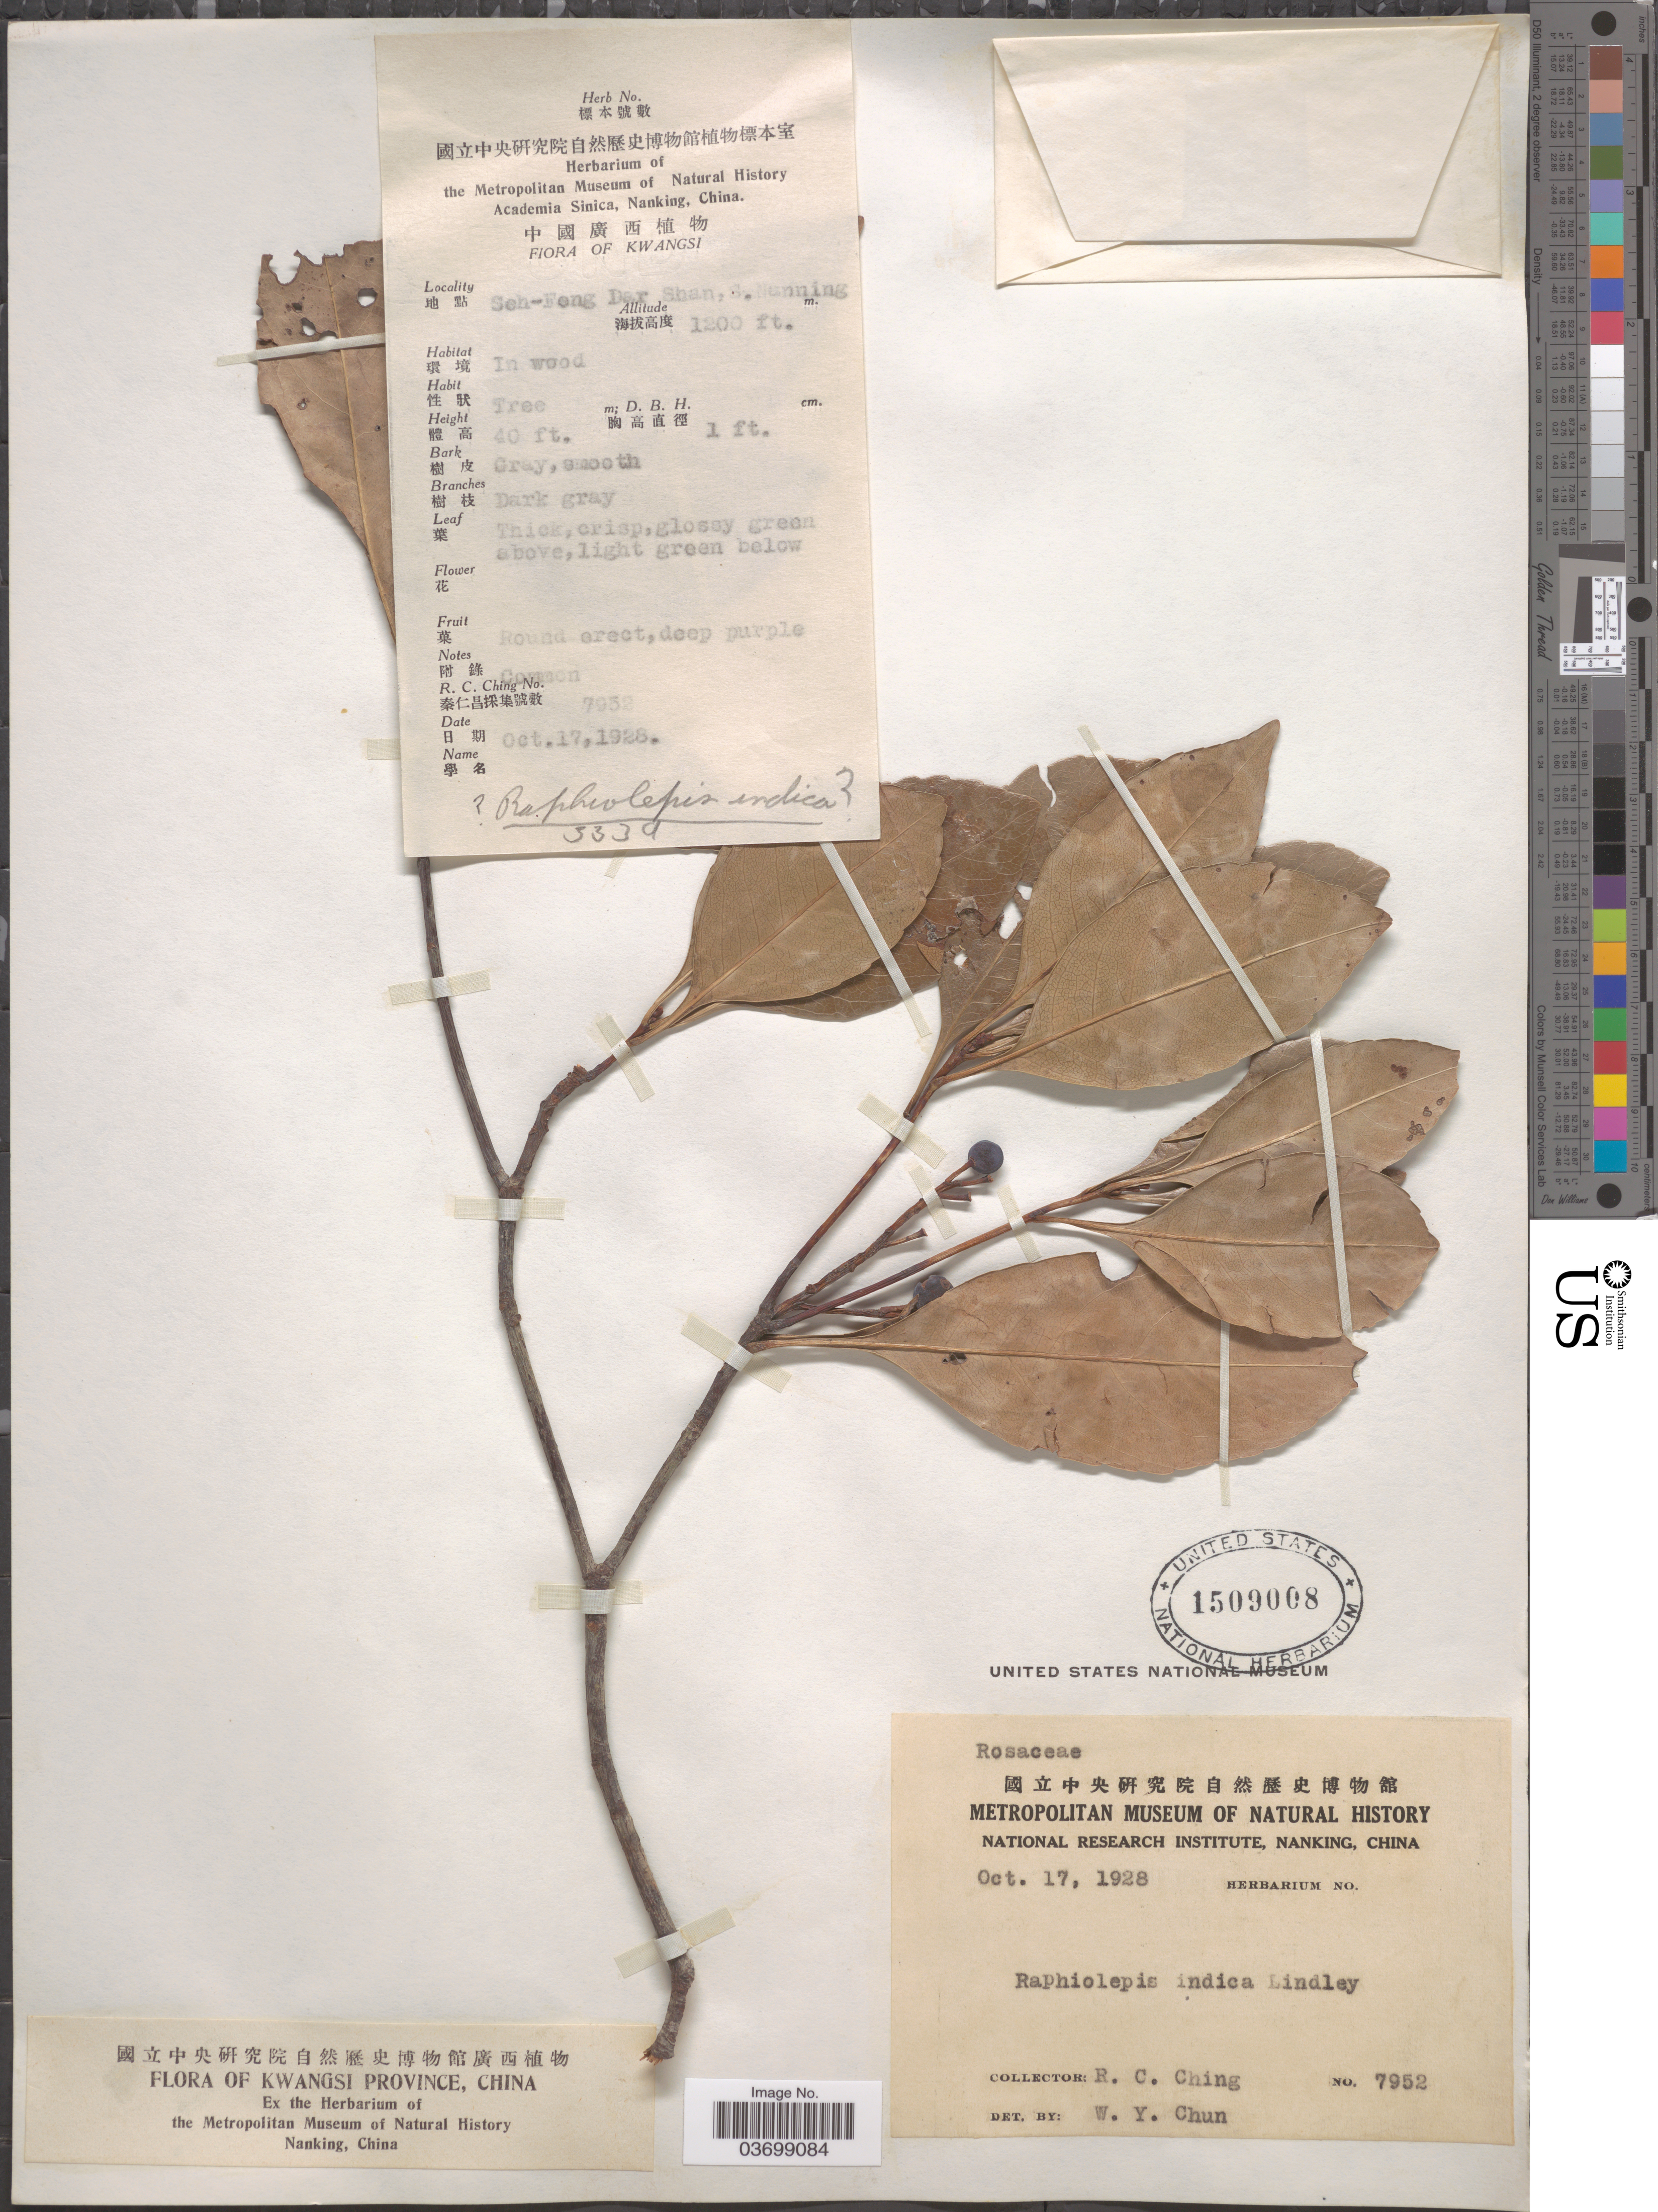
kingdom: Plantae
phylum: Tracheophyta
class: Magnoliopsida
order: Rosales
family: Rosaceae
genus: Rhaphiolepis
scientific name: Rhaphiolepis indica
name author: (L.) Lindl.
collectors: R. C. Ching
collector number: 7952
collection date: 1928-10-17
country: China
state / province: Guangxi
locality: Kwangsi Province. Seh-Feng Dar Shan,S.nanning.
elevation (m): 366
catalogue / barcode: US 1509008